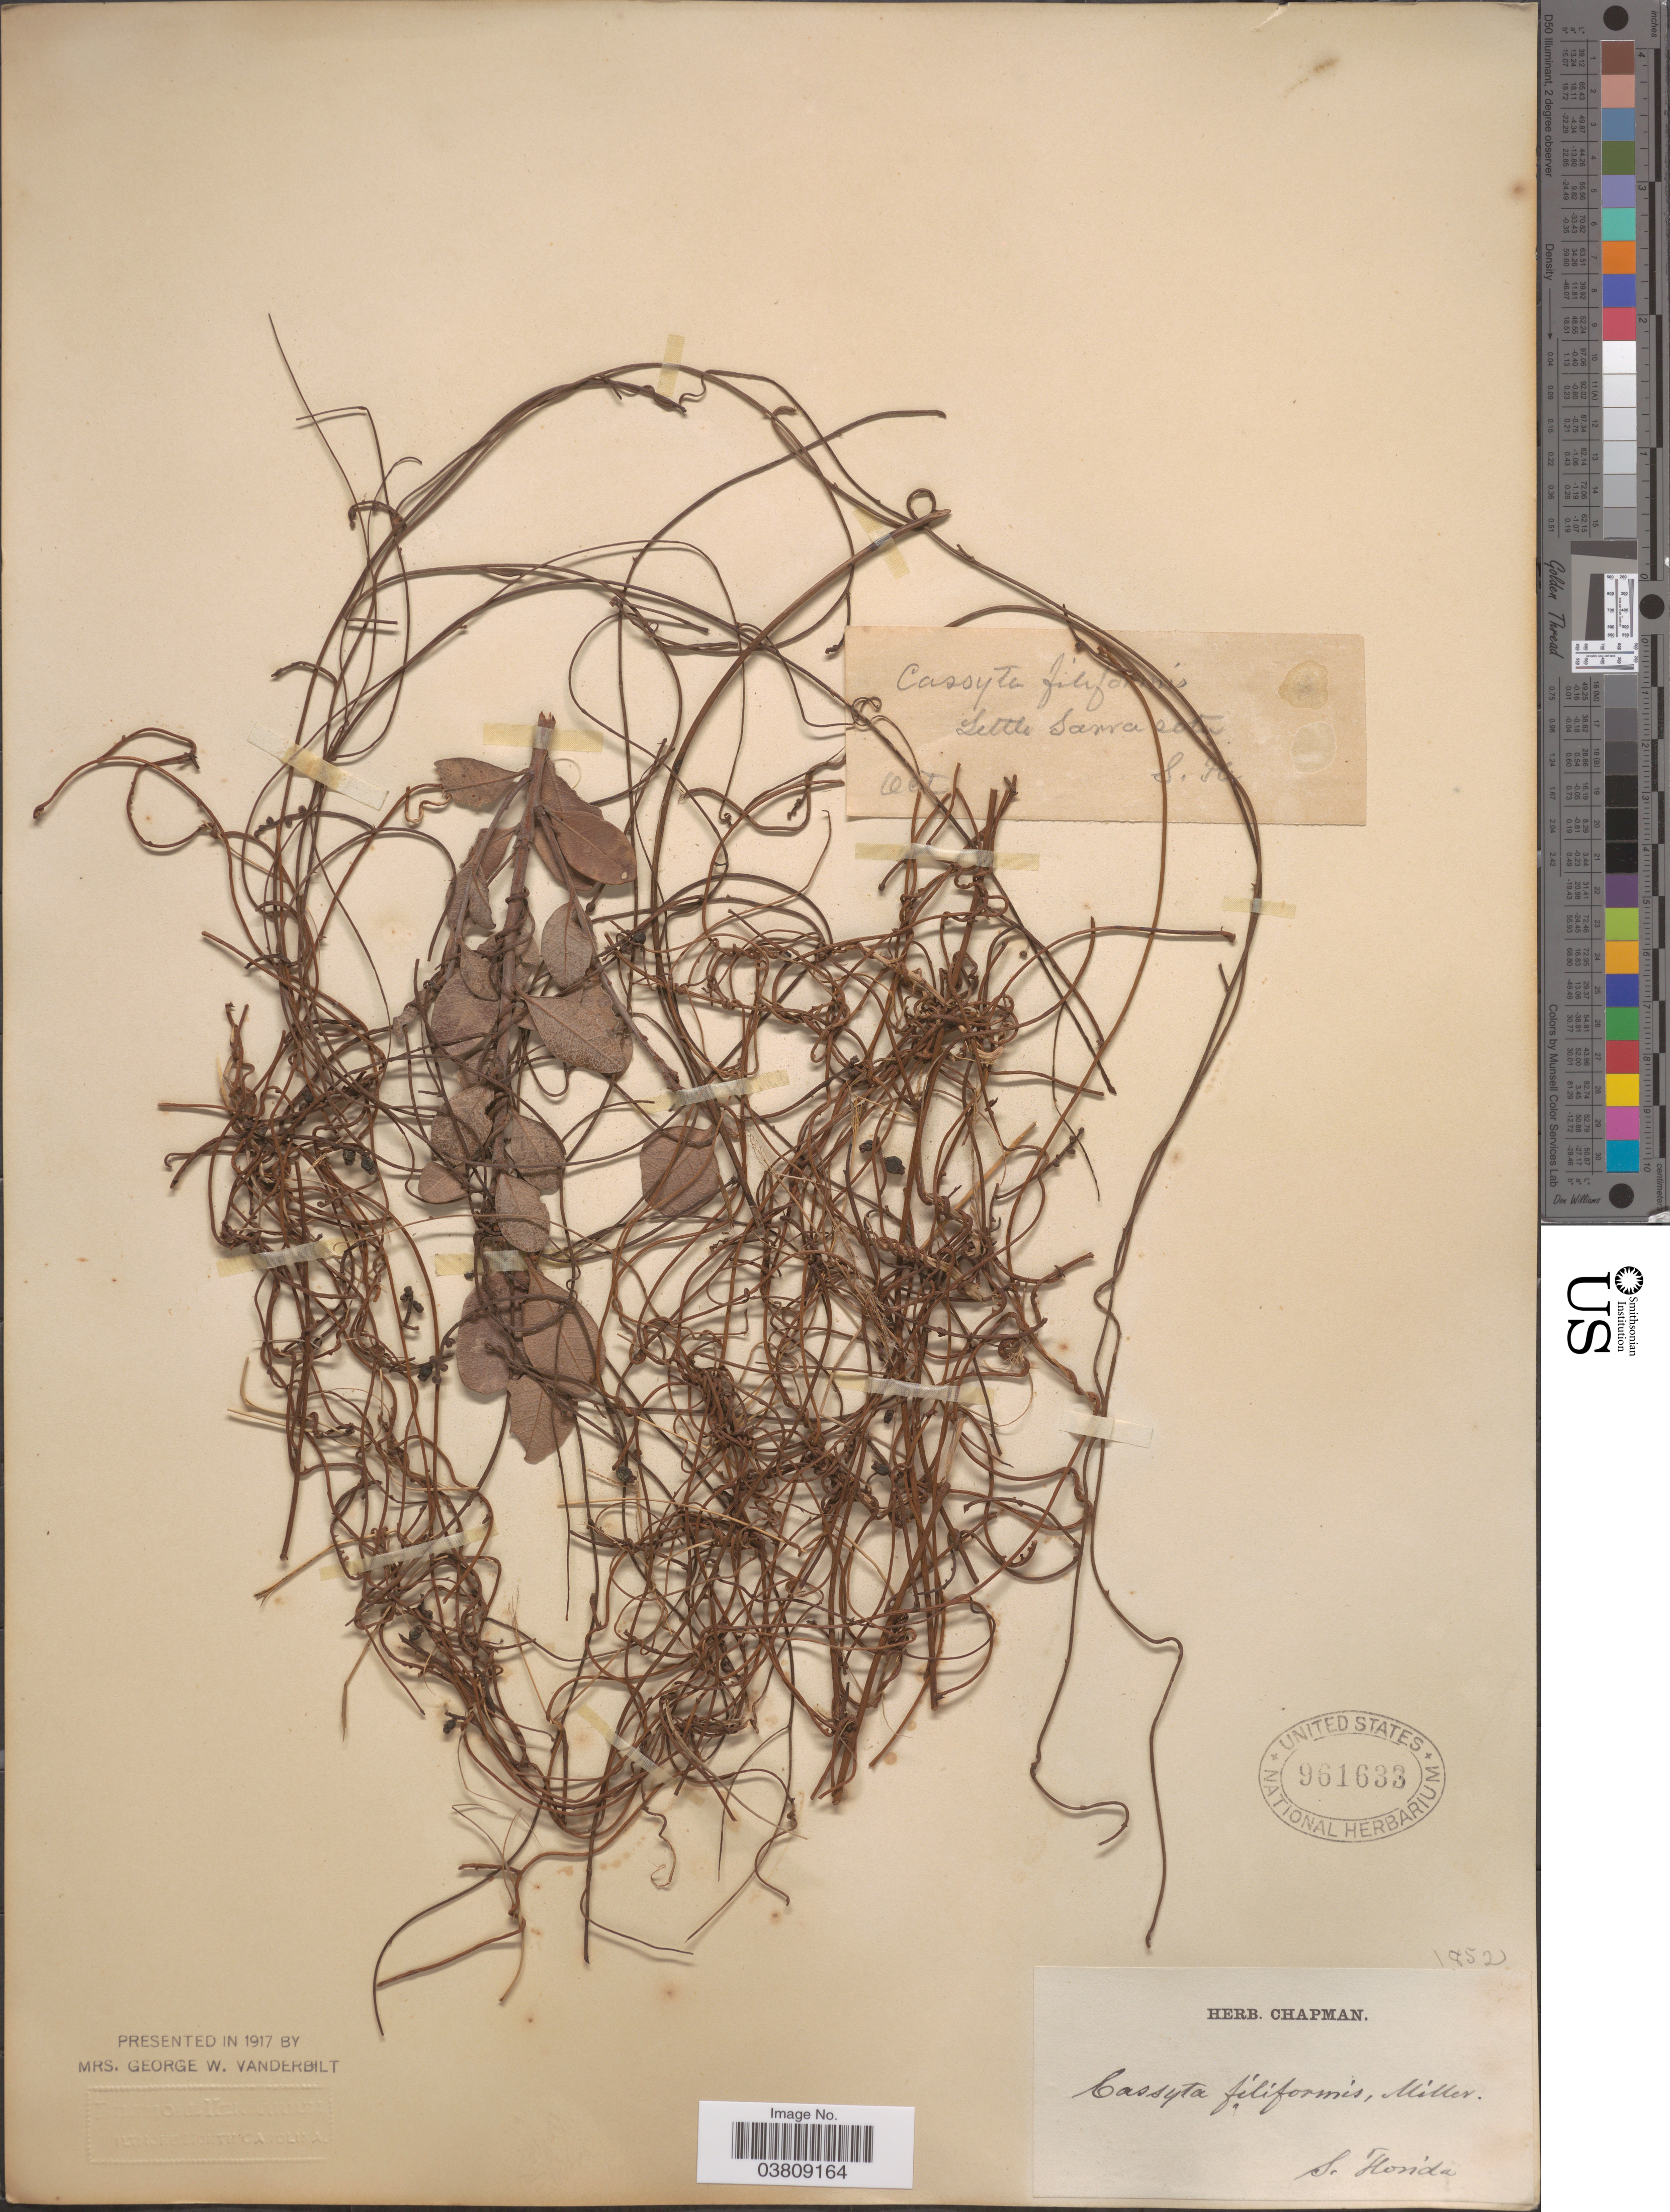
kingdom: Plantae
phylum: Tracheophyta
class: Magnoliopsida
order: Laurales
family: Lauraceae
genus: Cassytha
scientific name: Cassytha filiformis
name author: L.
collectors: ex herb. Chapman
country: United States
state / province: Florida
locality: S. Florida.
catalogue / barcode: US 961633